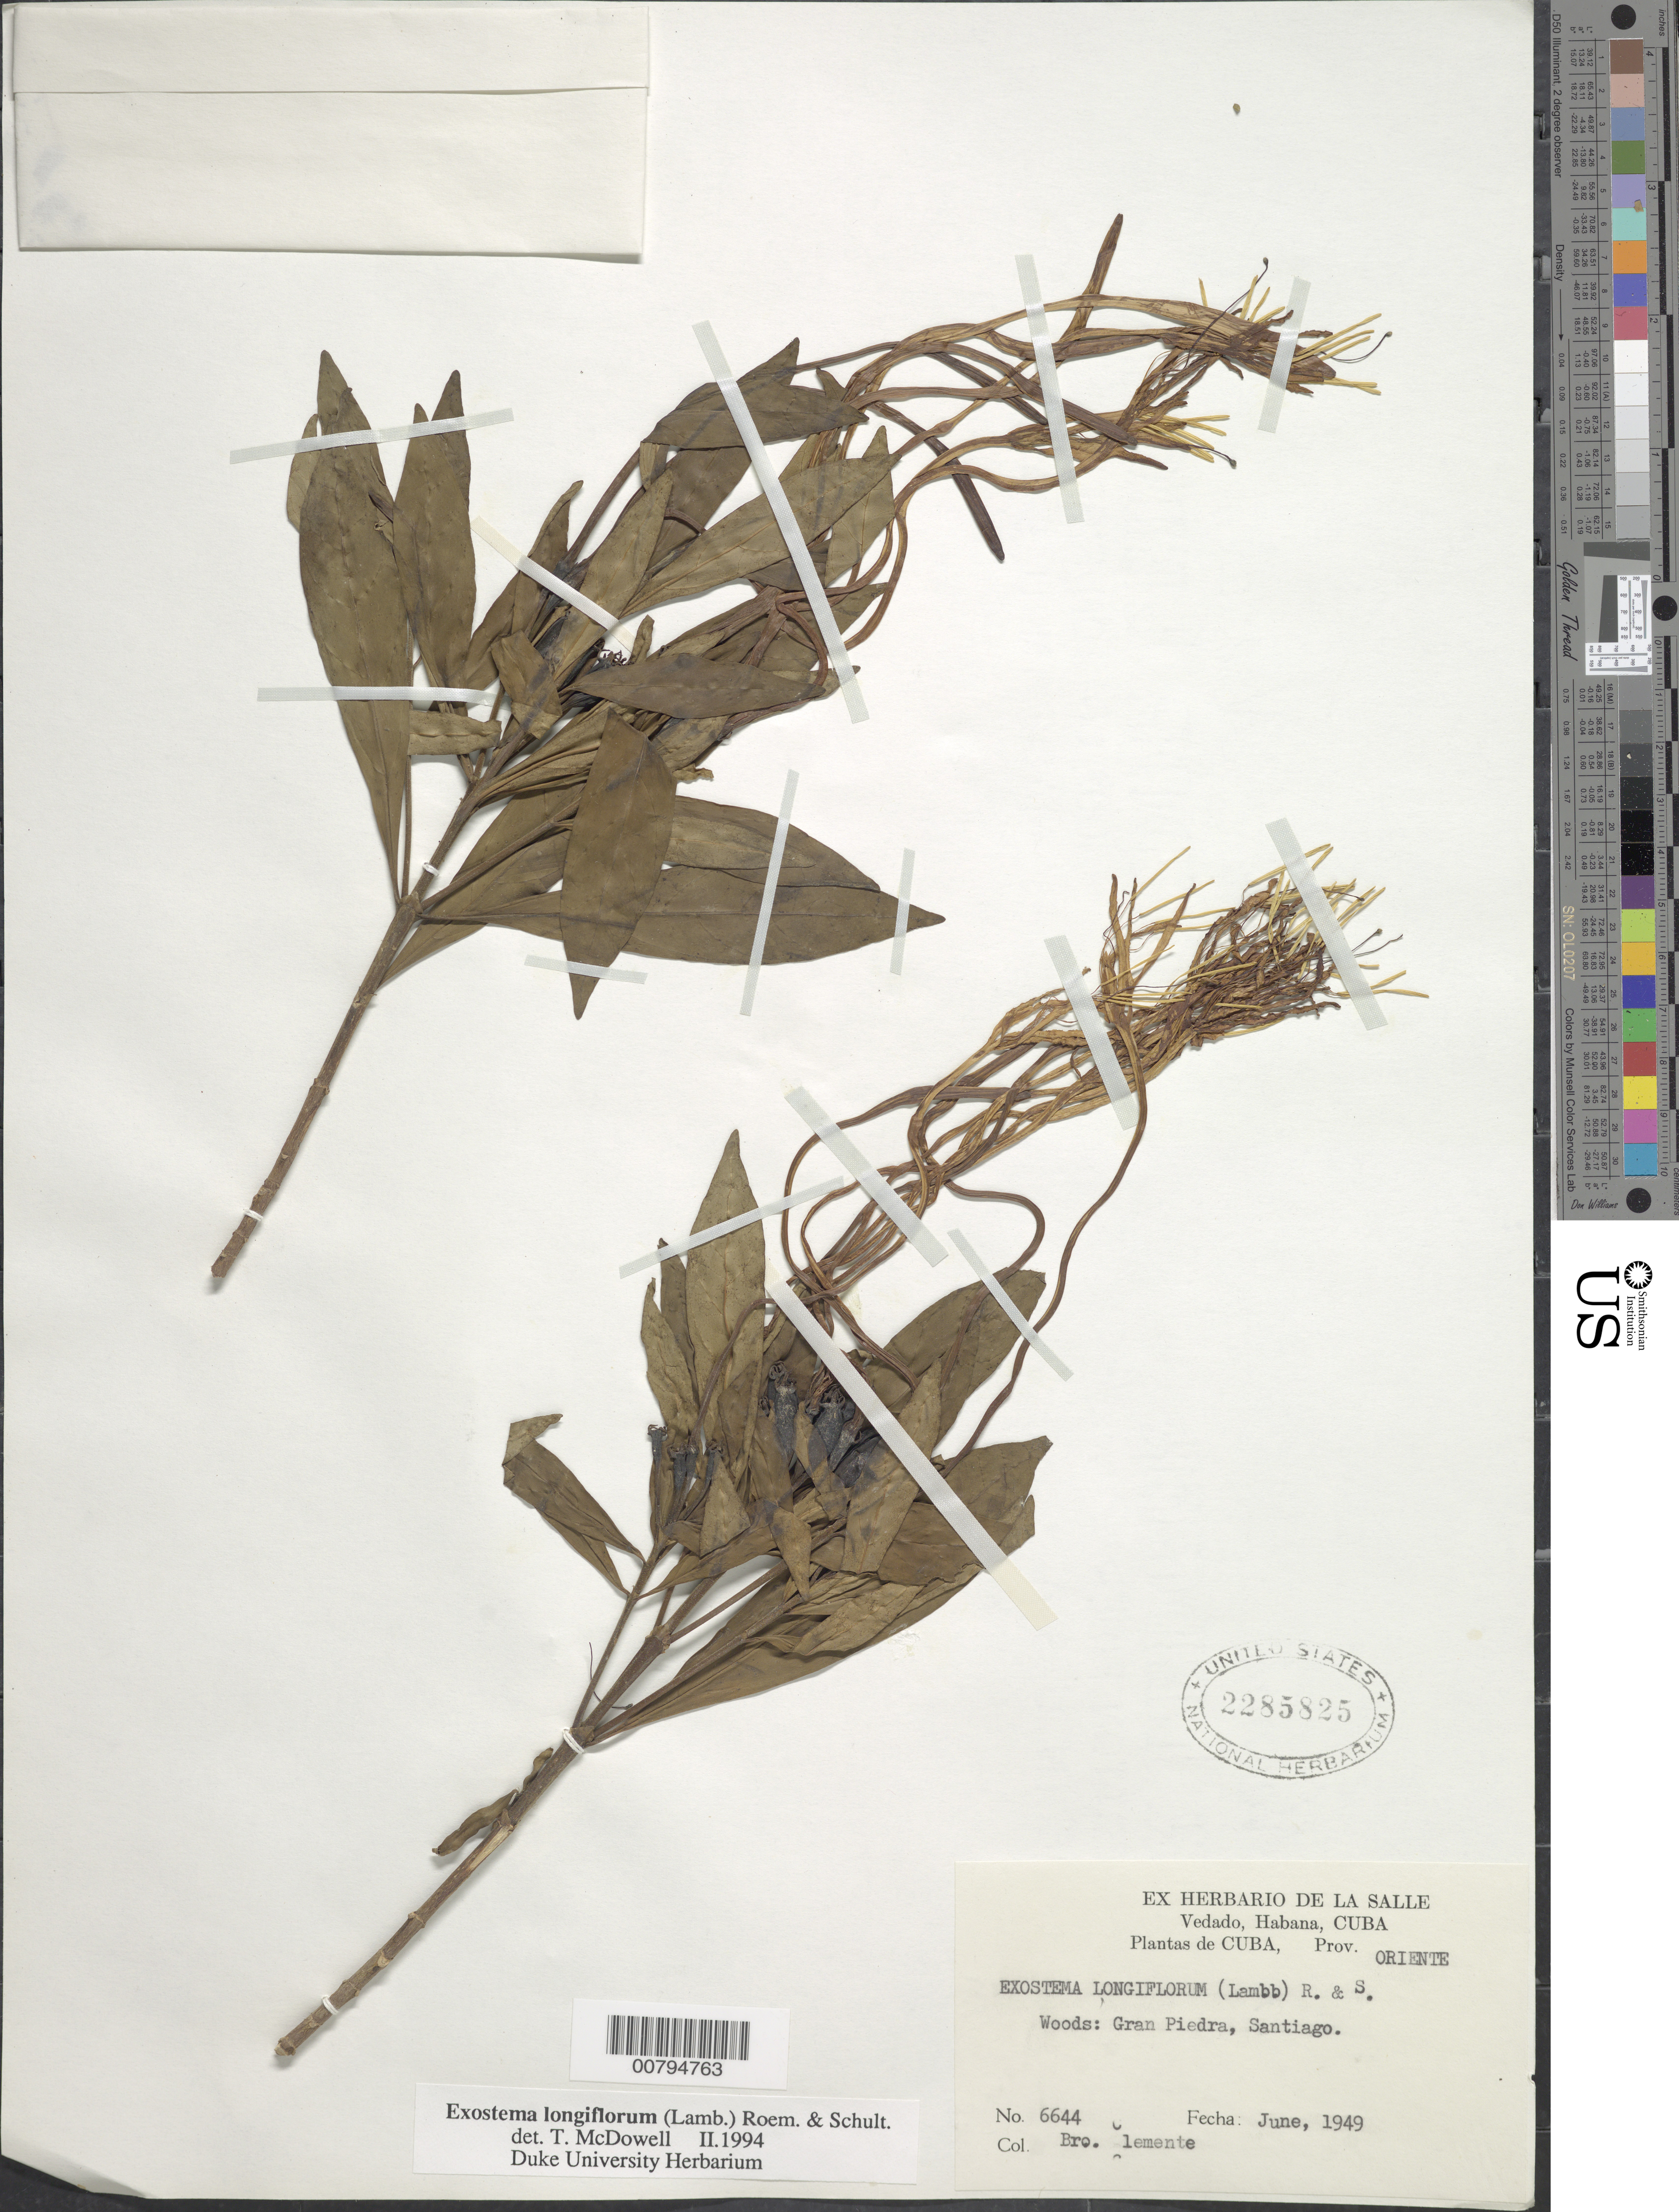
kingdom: Plantae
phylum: Tracheophyta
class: Magnoliopsida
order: Gentianales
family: Rubiaceae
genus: Exostema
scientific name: Exostema longiflorum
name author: (Lamb.) Roem. & Schult.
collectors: Bro. Clemente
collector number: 6644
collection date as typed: Jun 1949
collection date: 1949-06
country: Cuba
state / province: Oriente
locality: Gran Piedra, Santiago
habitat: Woods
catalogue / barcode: US 2285825